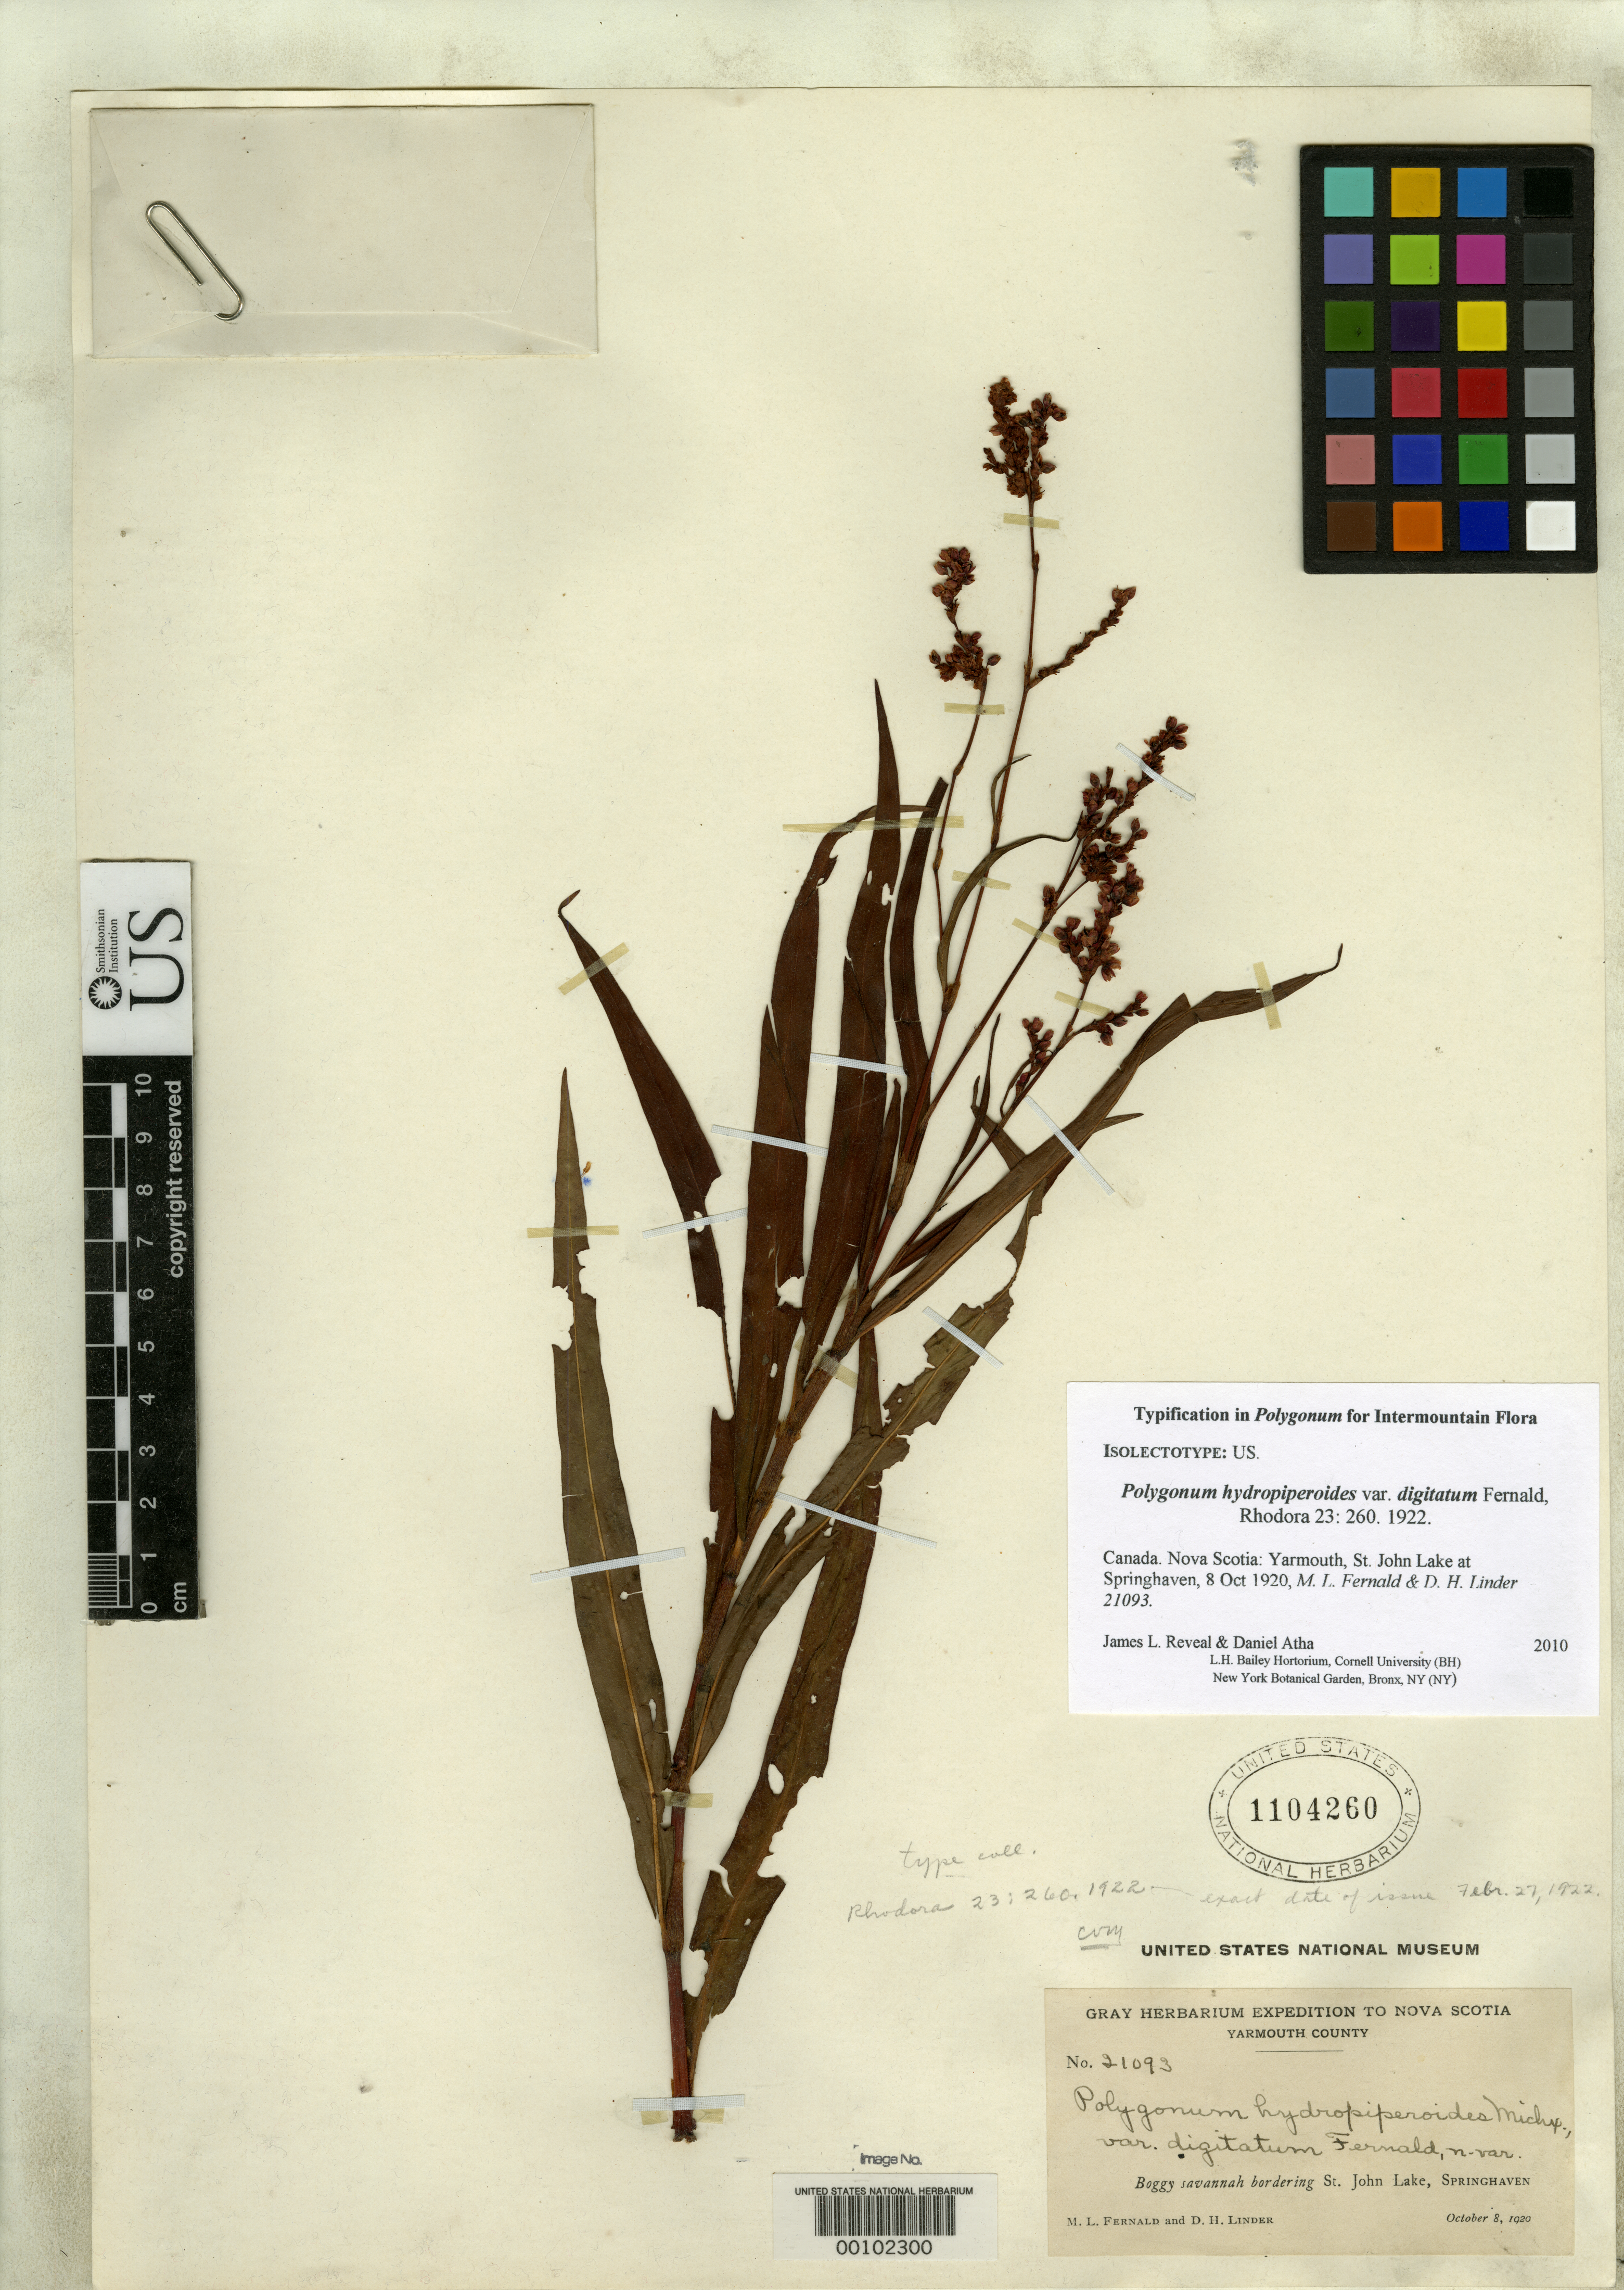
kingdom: Plantae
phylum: Tracheophyta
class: Magnoliopsida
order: Caryophyllales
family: Polygonaceae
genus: Polygonum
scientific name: Polygonum hydropiperoides var. digitatum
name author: Fernald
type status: Isolectotype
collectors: M. L. Fernald & D. Linder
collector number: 21093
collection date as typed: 08 Oct 1920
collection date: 1920-10-08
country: Canada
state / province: Nova Scotia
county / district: Yarmouth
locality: Yarmouth County, boggy savannah bordering St. John Lake, Springhaven.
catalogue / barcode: US 1104260